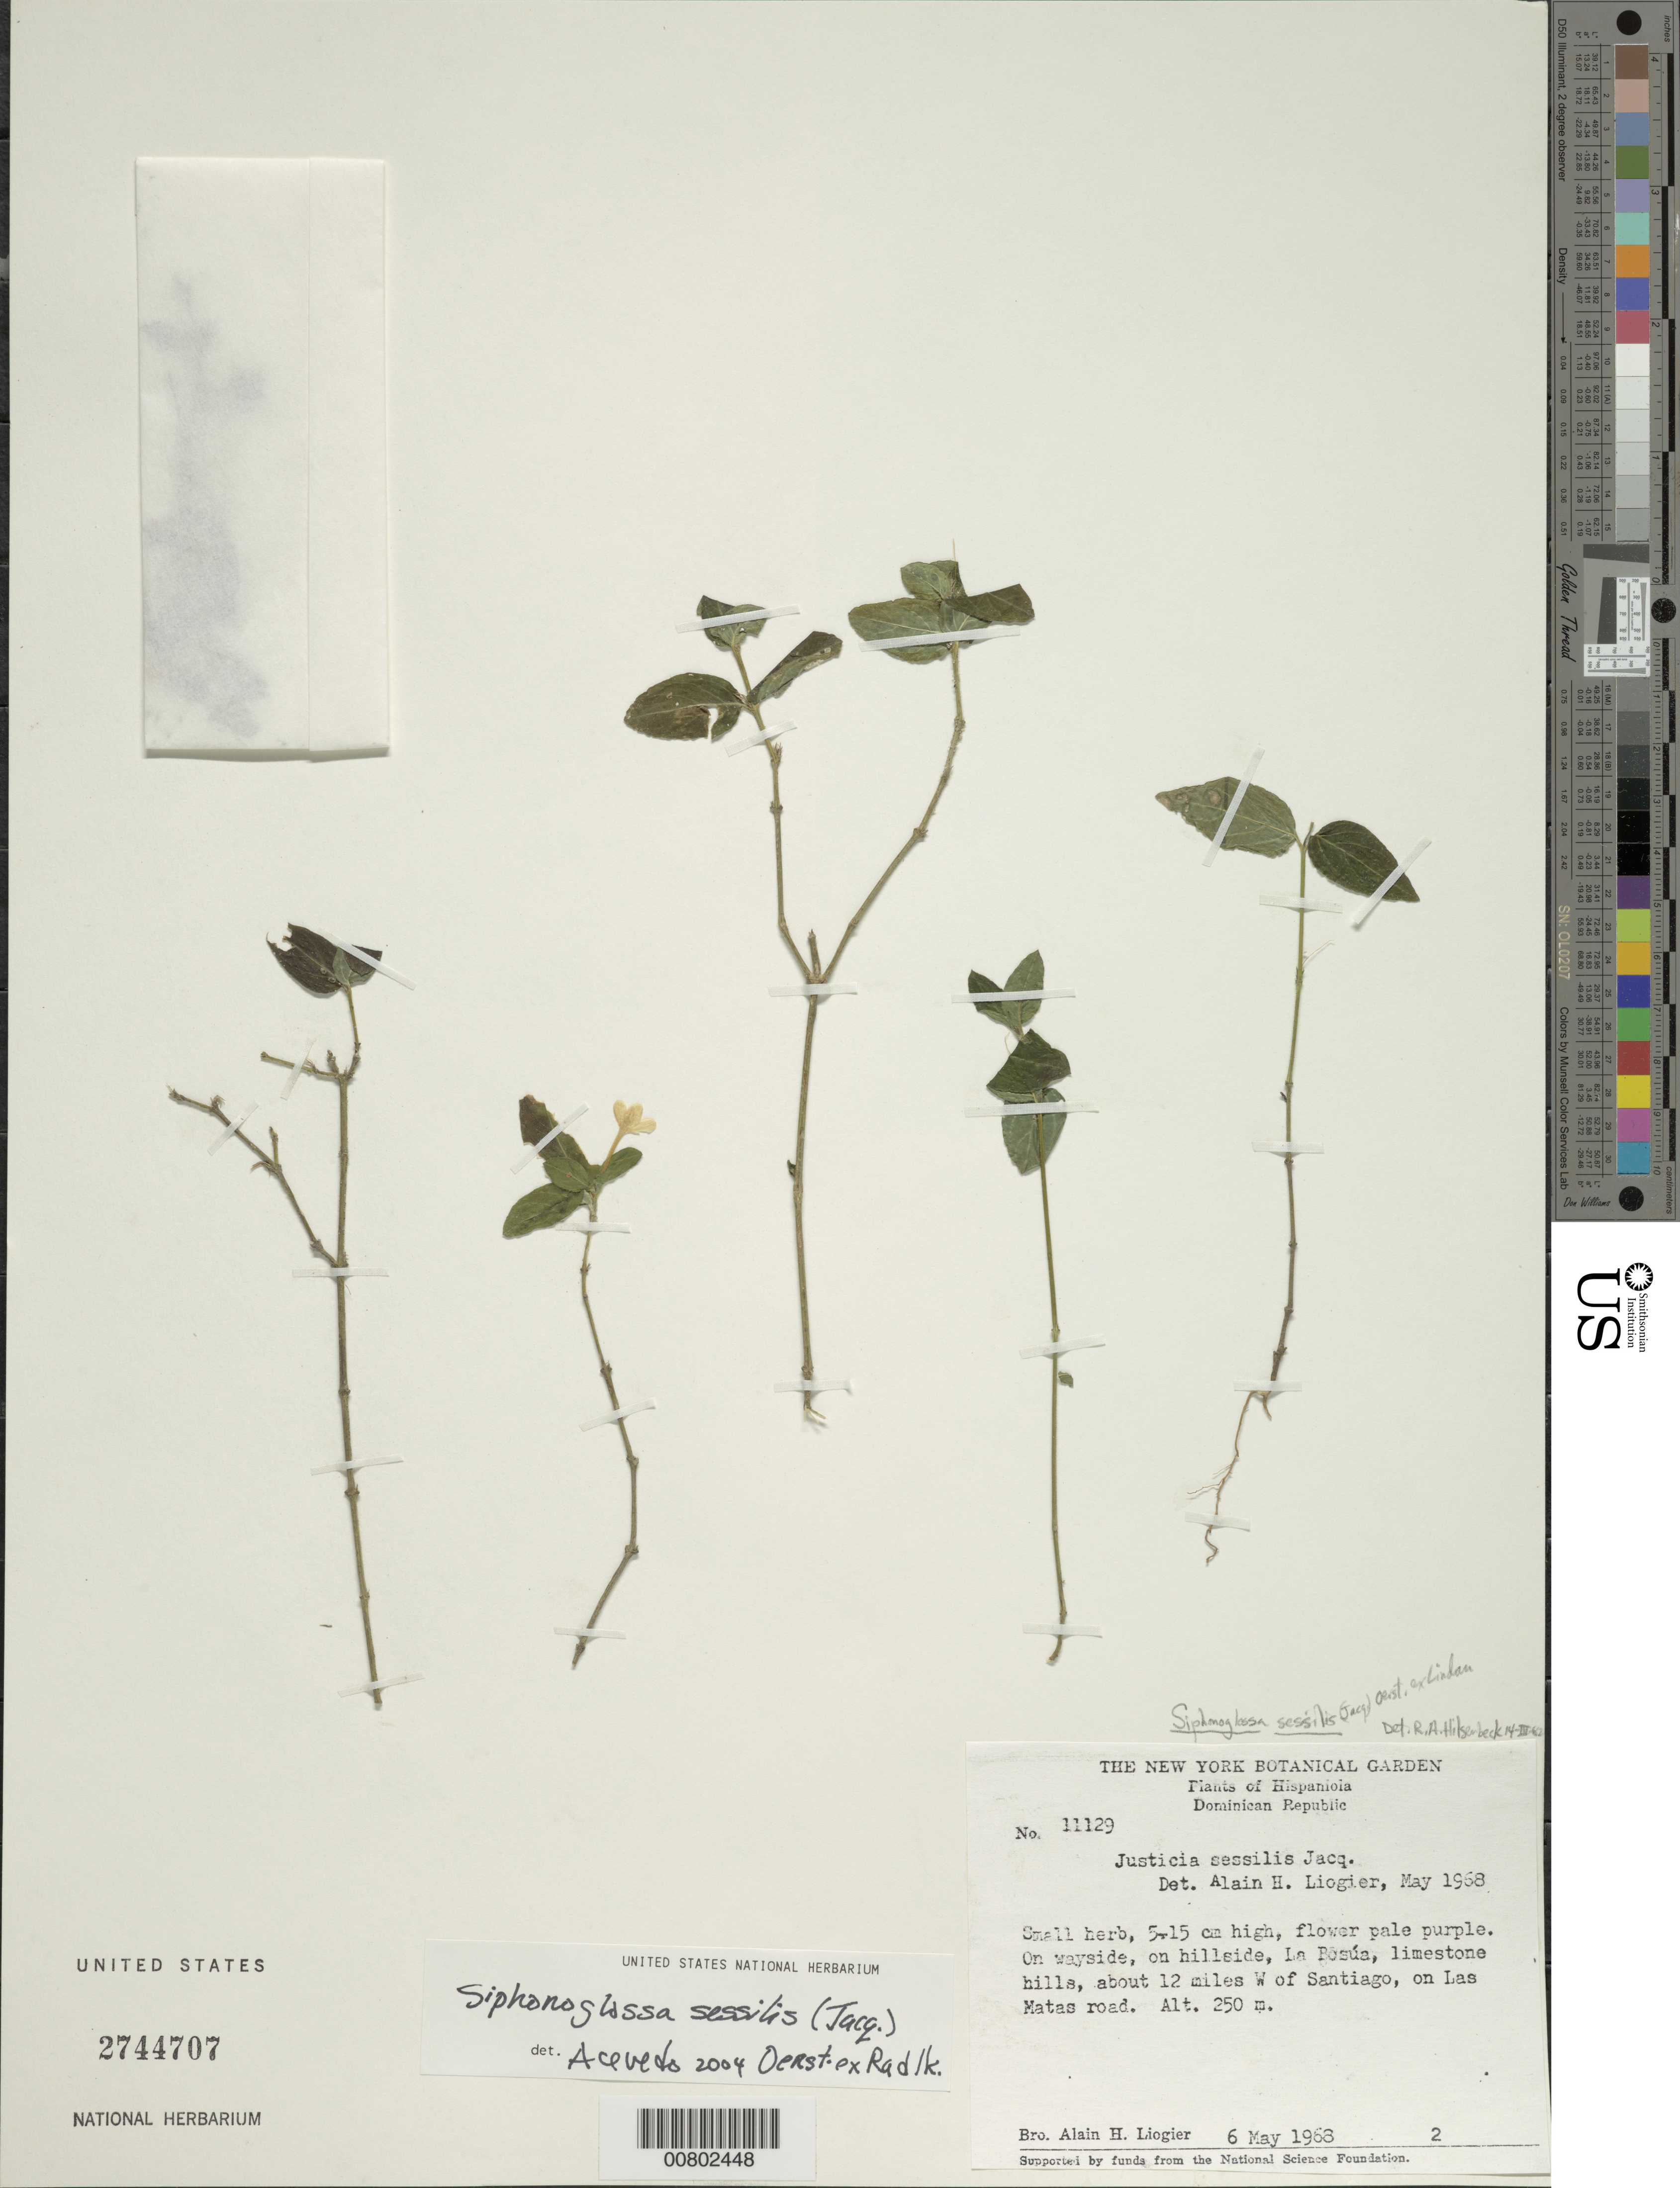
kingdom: Plantae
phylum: Tracheophyta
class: Magnoliopsida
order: Lamiales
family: Acanthaceae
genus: Siphonoglossa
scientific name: Siphonoglossa sessilis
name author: (Jacq.) D.N. Gibson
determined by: Acevedo-Rodríguez, P., (BOT), Smithsonian Institution - National Museum of Natural History (UNITED STATES)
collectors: A. H. Liogier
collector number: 11129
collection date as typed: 06 May 1968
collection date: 1968-05-06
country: Dominican Republic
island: Hispaniola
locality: La Bosúa, about 12 miles W of Santiago, on Las Matas Road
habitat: On wayside on limestone hillside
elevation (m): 250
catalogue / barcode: US 2744707